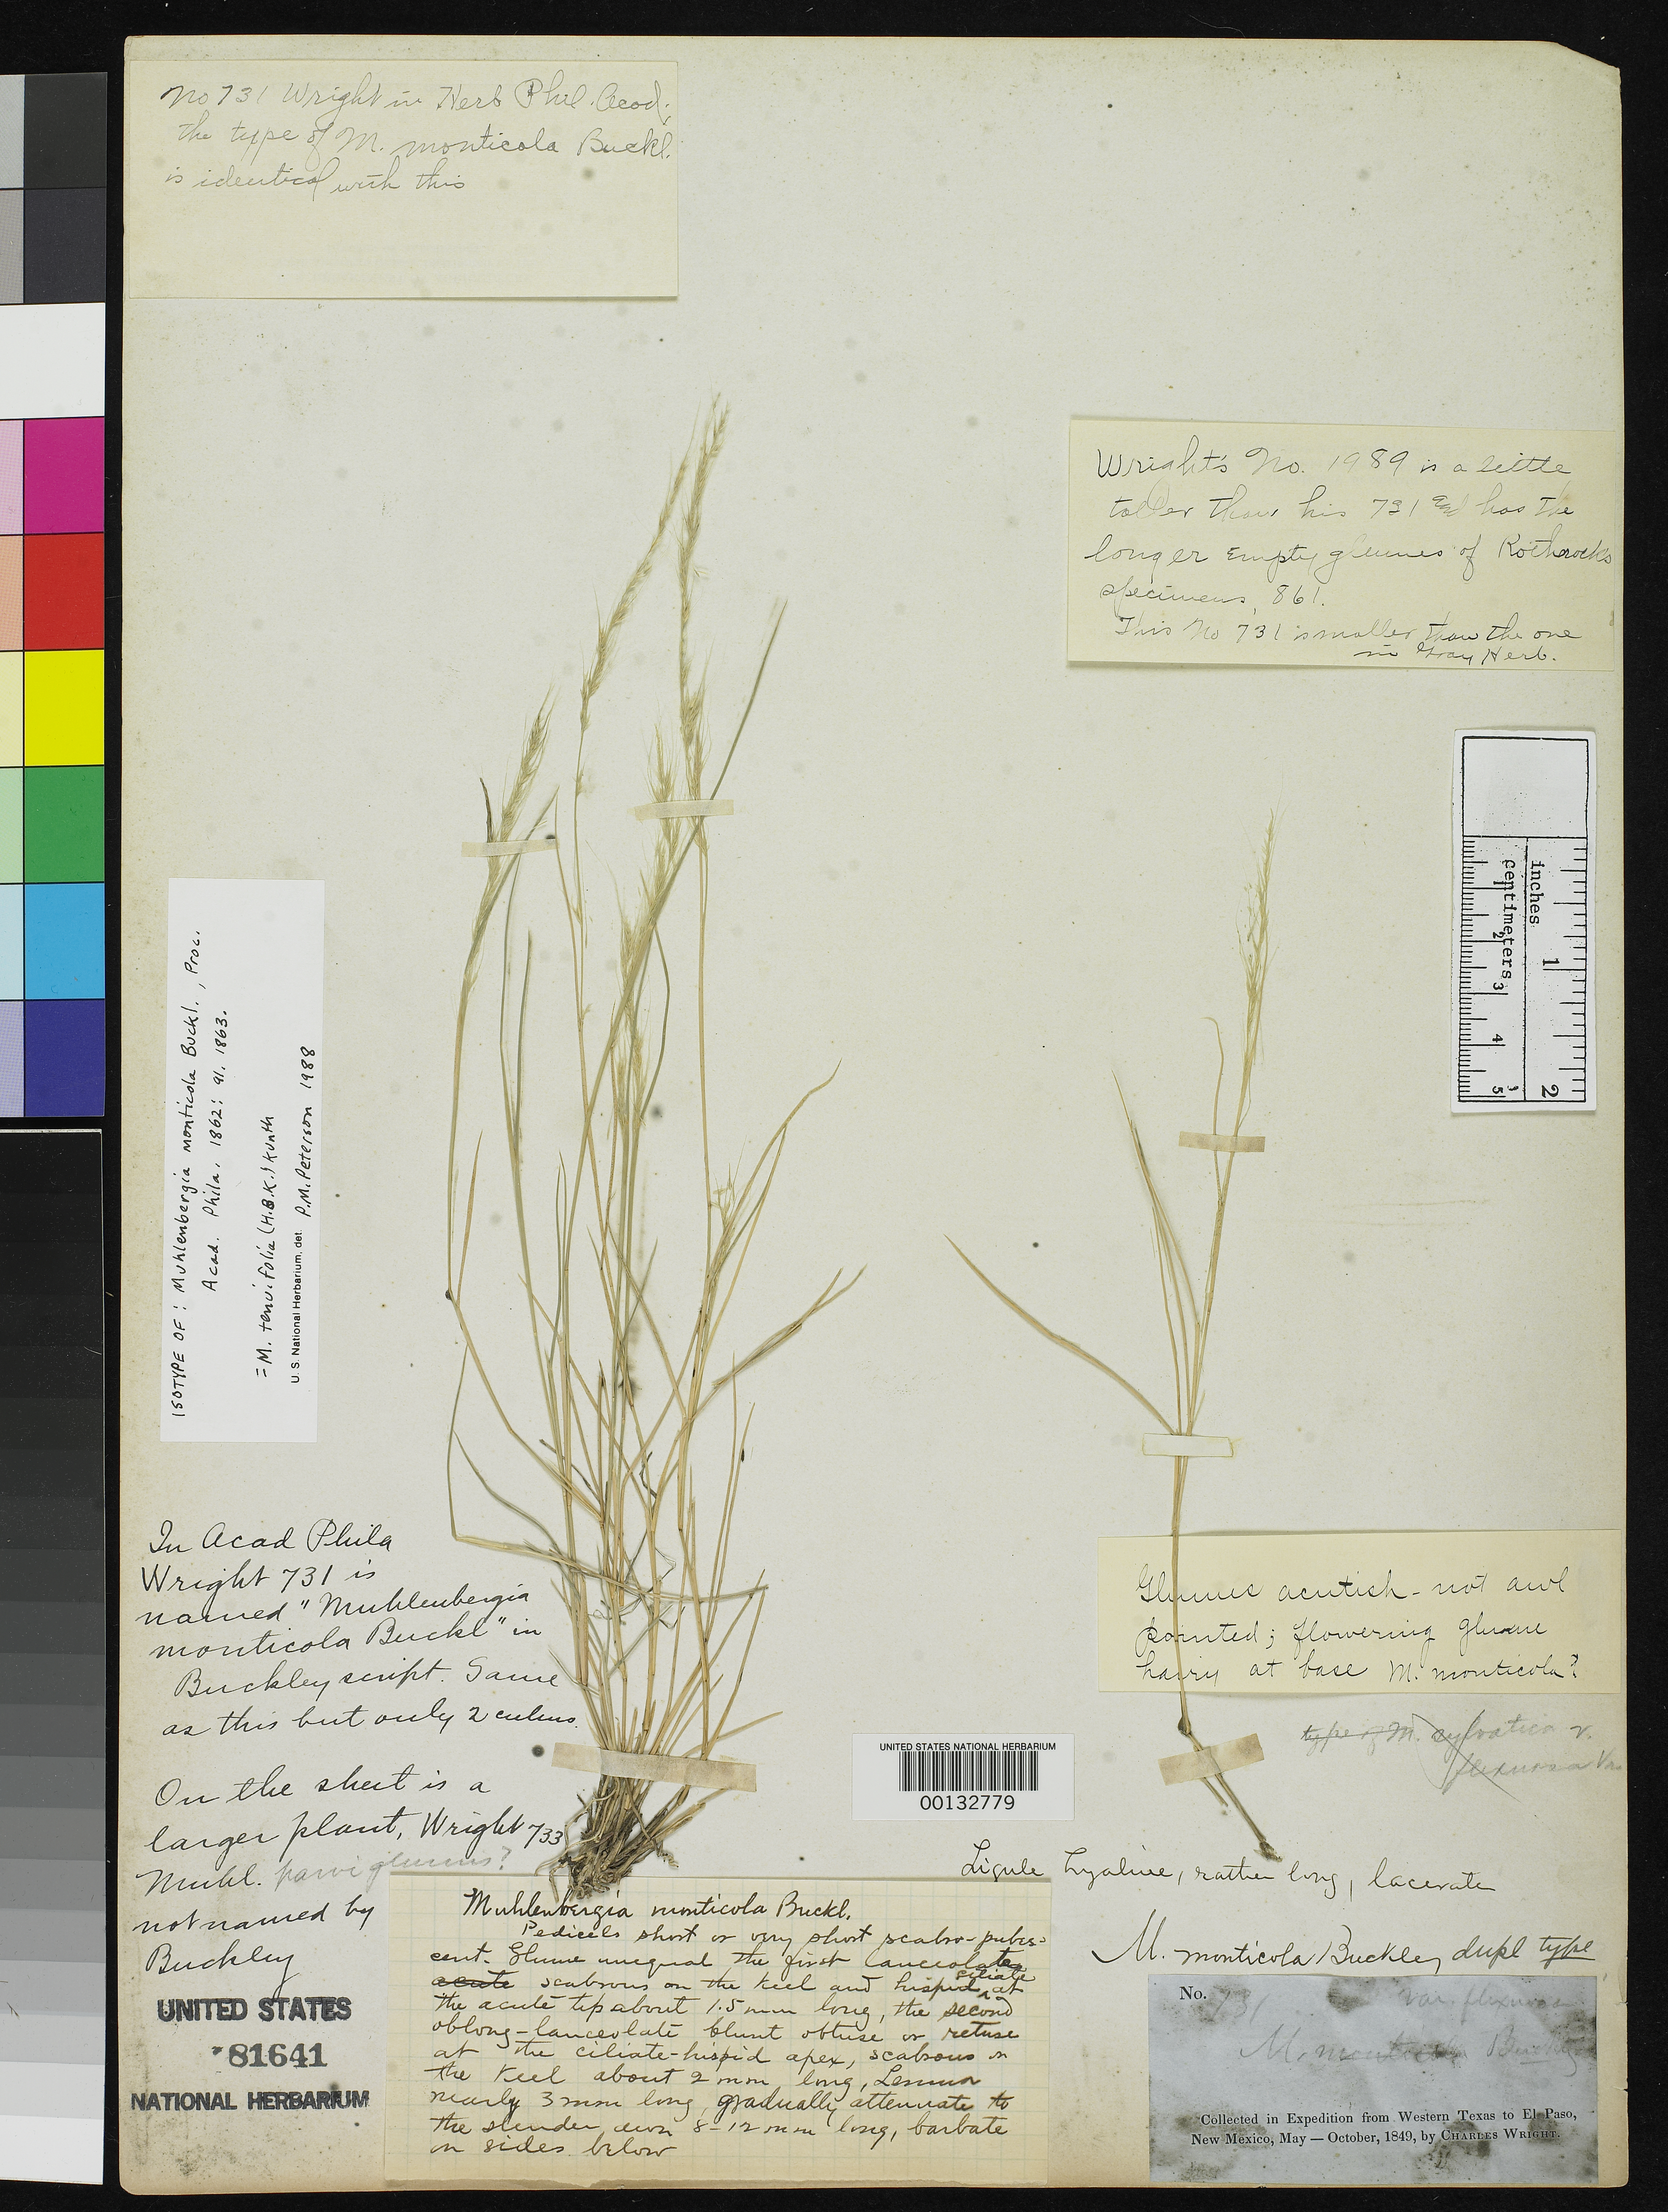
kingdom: Plantae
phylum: Tracheophyta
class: Liliopsida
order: Poales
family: Poaceae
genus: Muhlenbergia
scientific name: Muhlenbergia monticola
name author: Buckley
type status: Syntype; Isolectotype; Type Collection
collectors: C. Wright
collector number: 731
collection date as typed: May 1849 to -- Oct 1849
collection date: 1849-05/1849-10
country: United States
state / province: Texas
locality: Northwestern.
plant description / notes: For discussion of typification, see Dorr & Peterson 1992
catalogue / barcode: US 81641